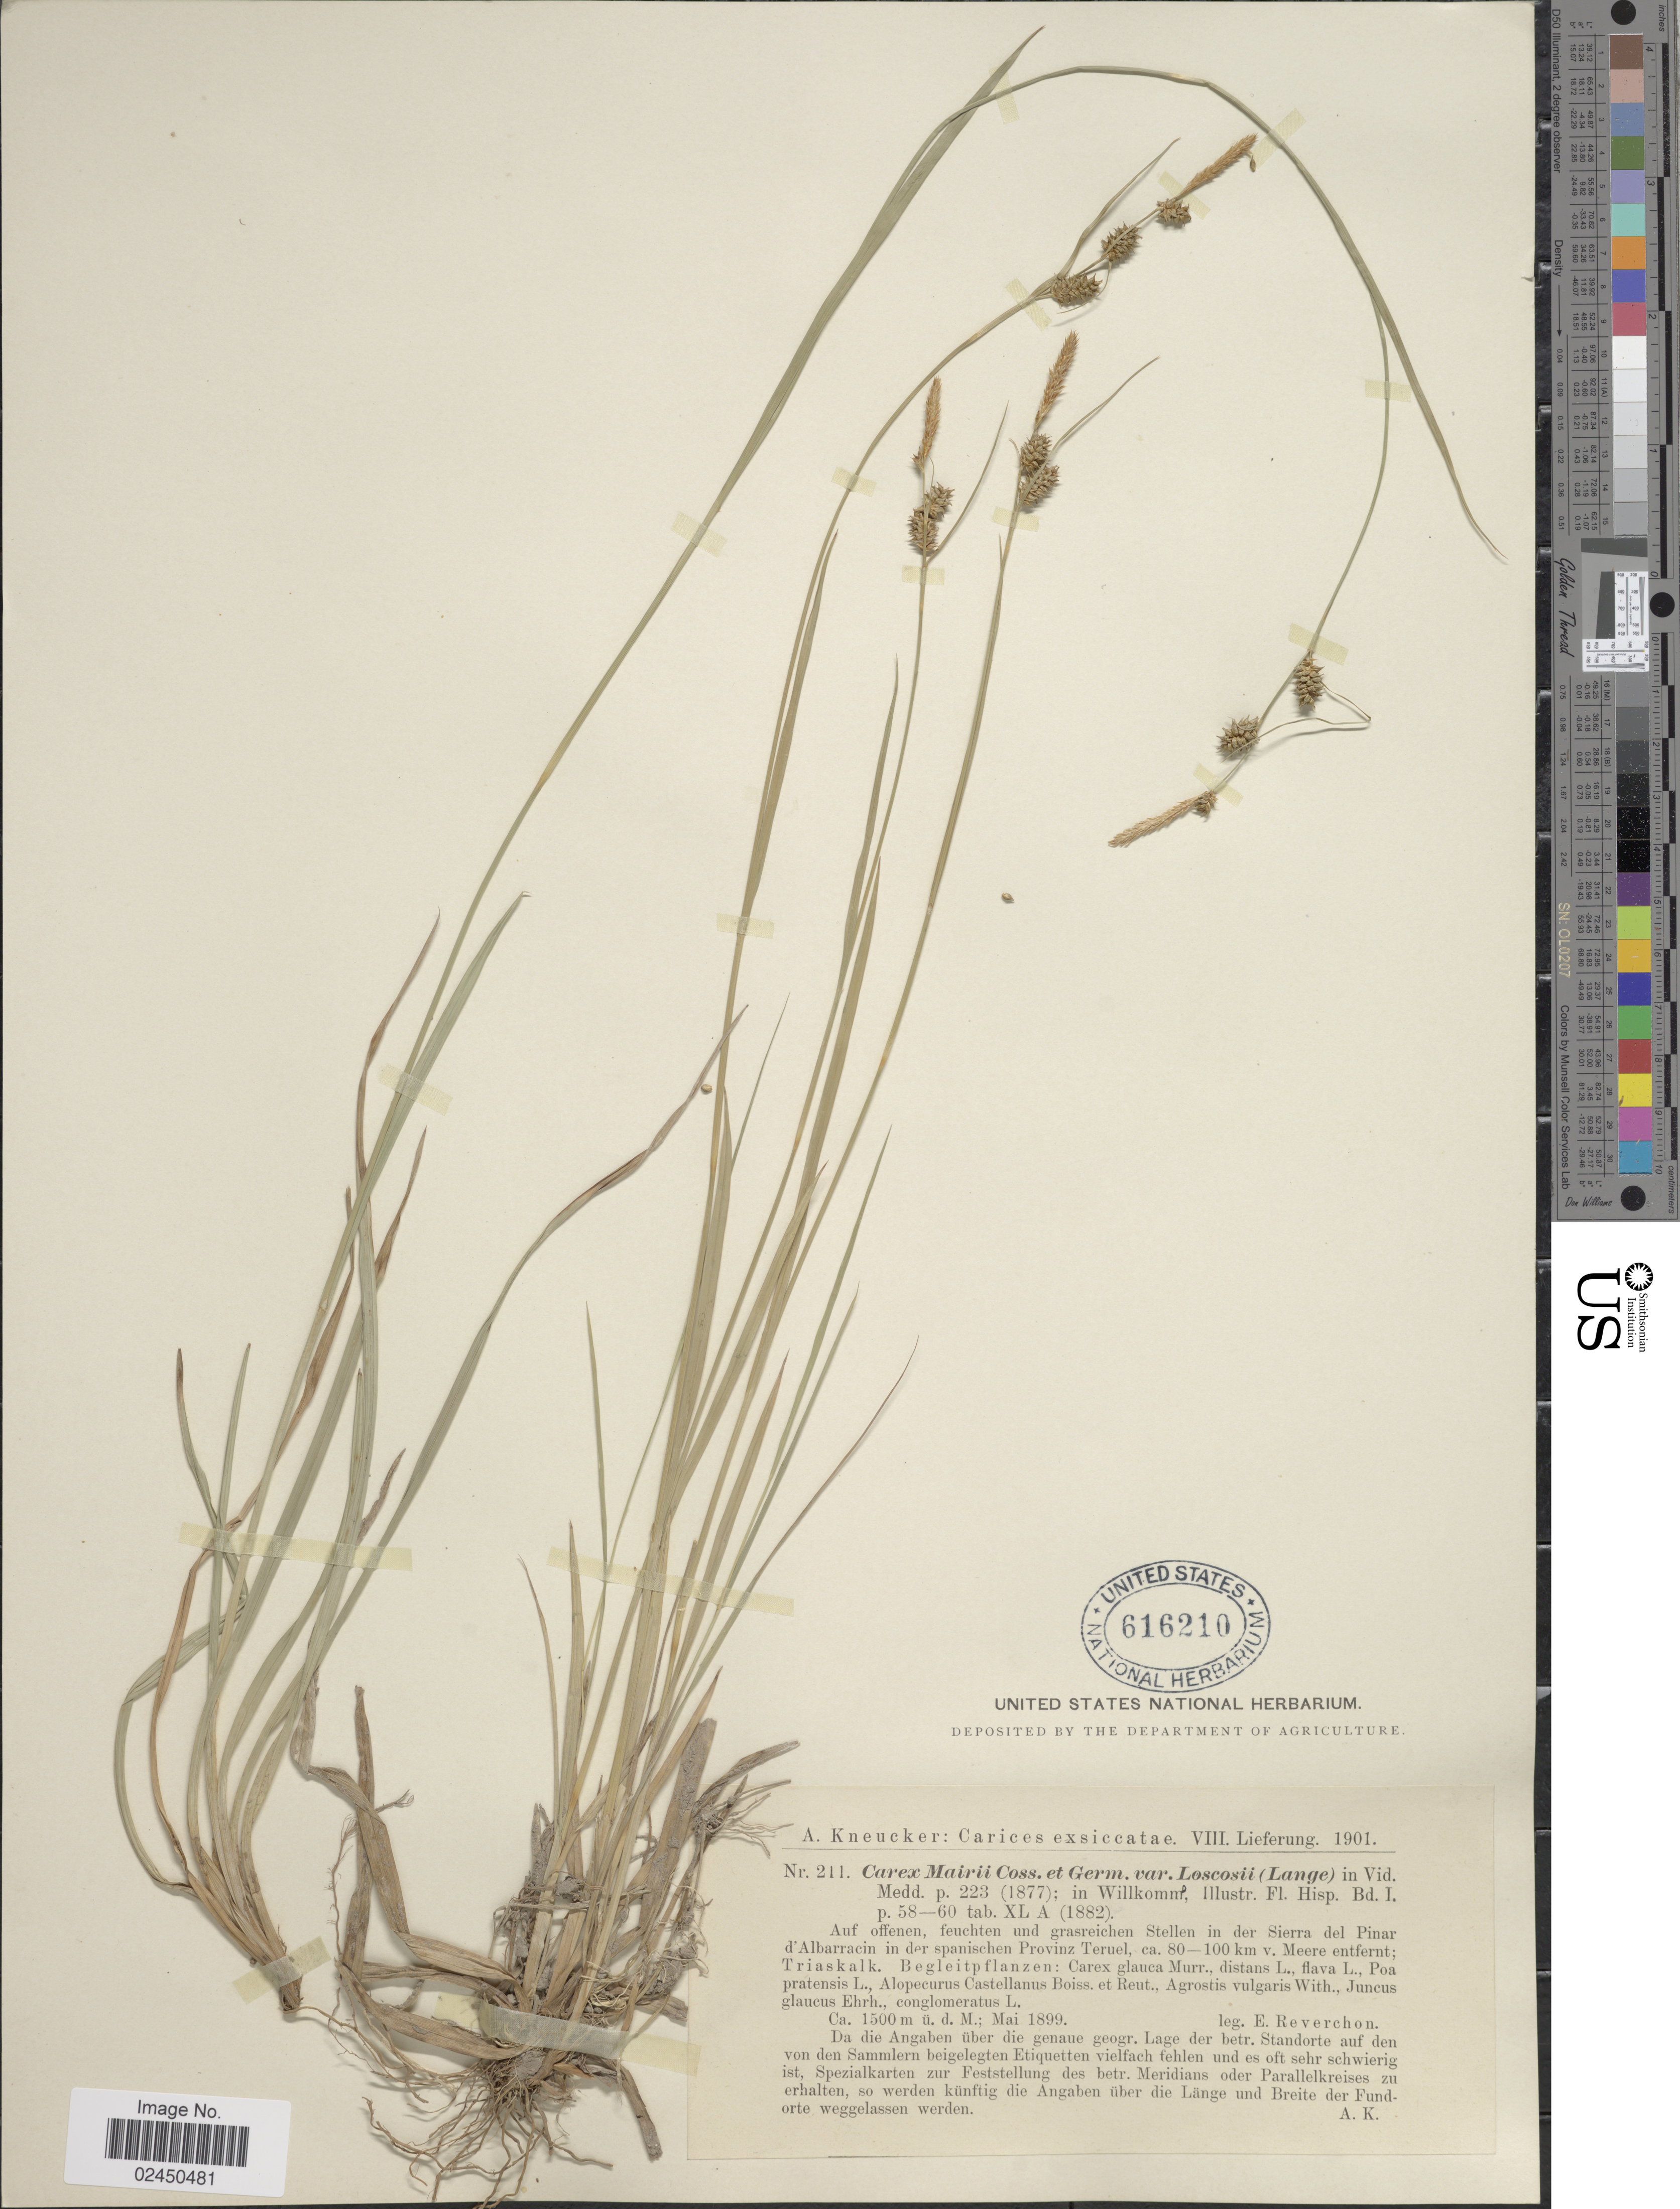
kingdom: Plantae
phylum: Tracheophyta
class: Liliopsida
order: Poales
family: Cyperaceae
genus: Carex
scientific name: Carex mairei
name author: Coss. & Germ.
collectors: E. Reverchon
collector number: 211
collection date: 1899-05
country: Spain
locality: Auf offenen, feuchten un d grasreichen Stellen in der Sierra del Pinar d'Albarracin in der spanischen Provinz Teruel, ca. 80-100 km v. Meere entfernt; Triaskalk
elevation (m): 1500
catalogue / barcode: US 616210